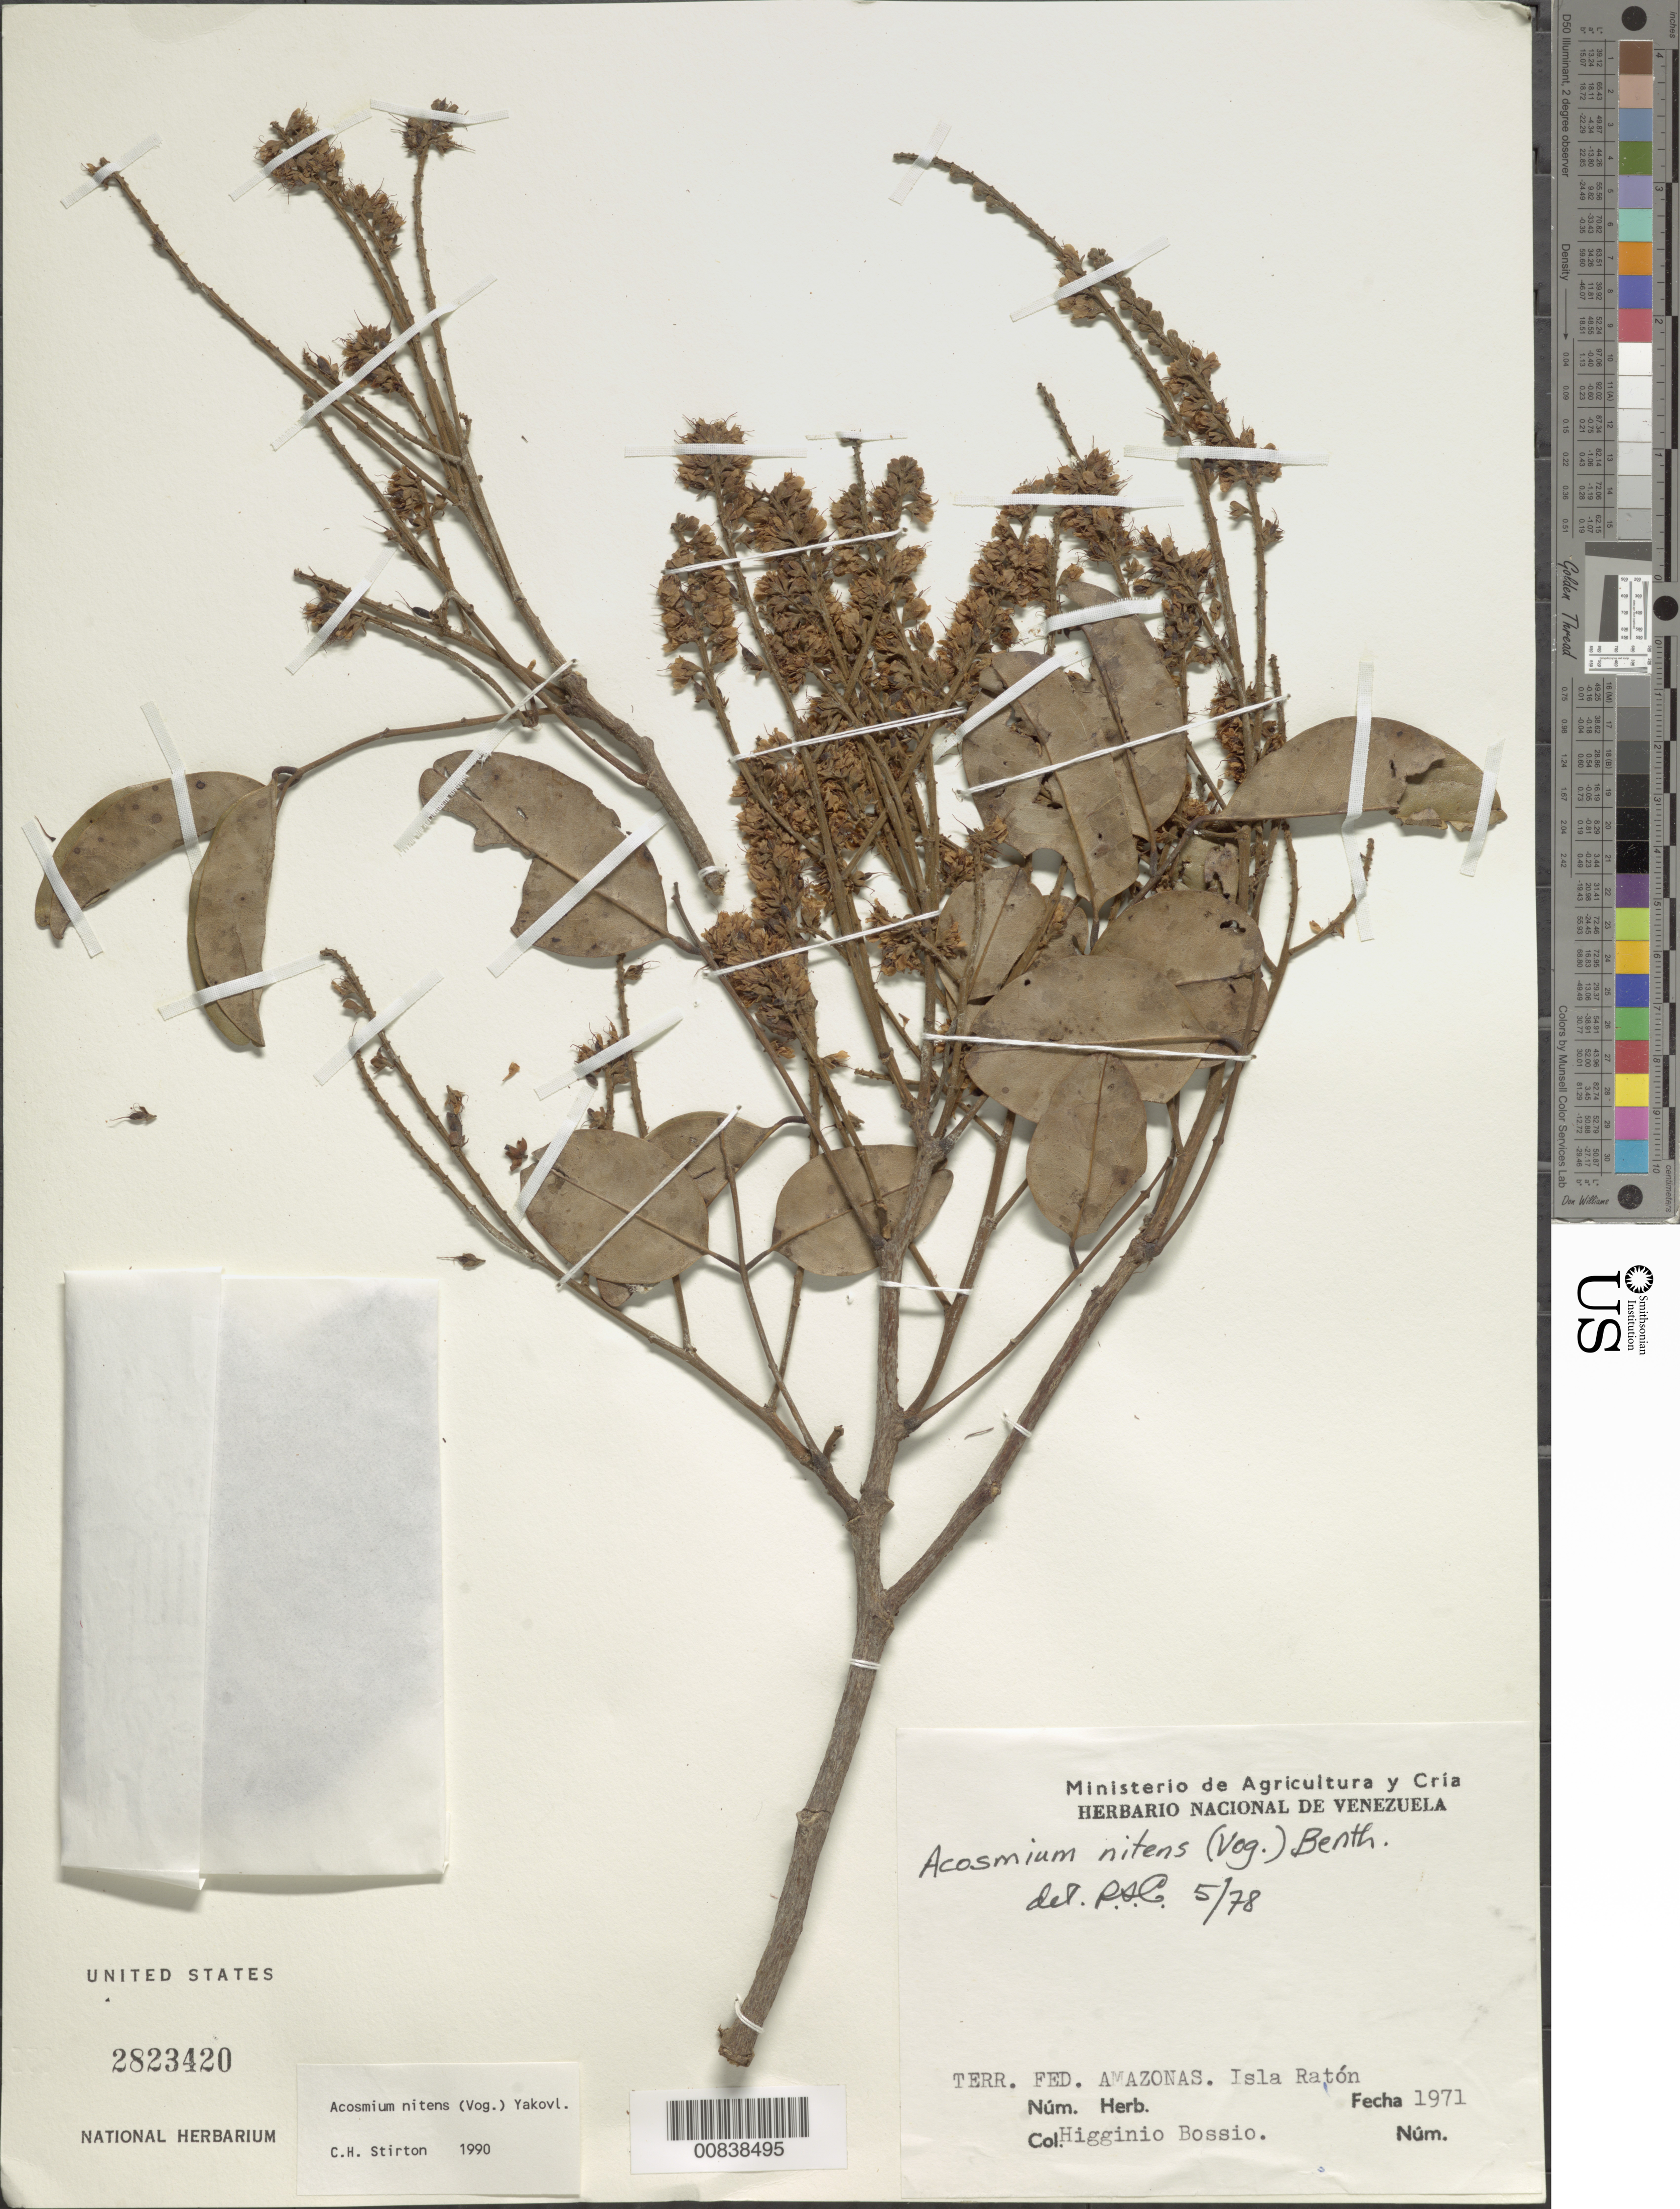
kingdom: Plantae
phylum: Tracheophyta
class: Magnoliopsida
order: Fabales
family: Fabaceae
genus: Acosmium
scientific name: Acosmium nitens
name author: (Vogel) Yakovlev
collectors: H. Bossio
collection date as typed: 1971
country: Venezuela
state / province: Amazonas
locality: Isla Ratón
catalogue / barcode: US 2823420